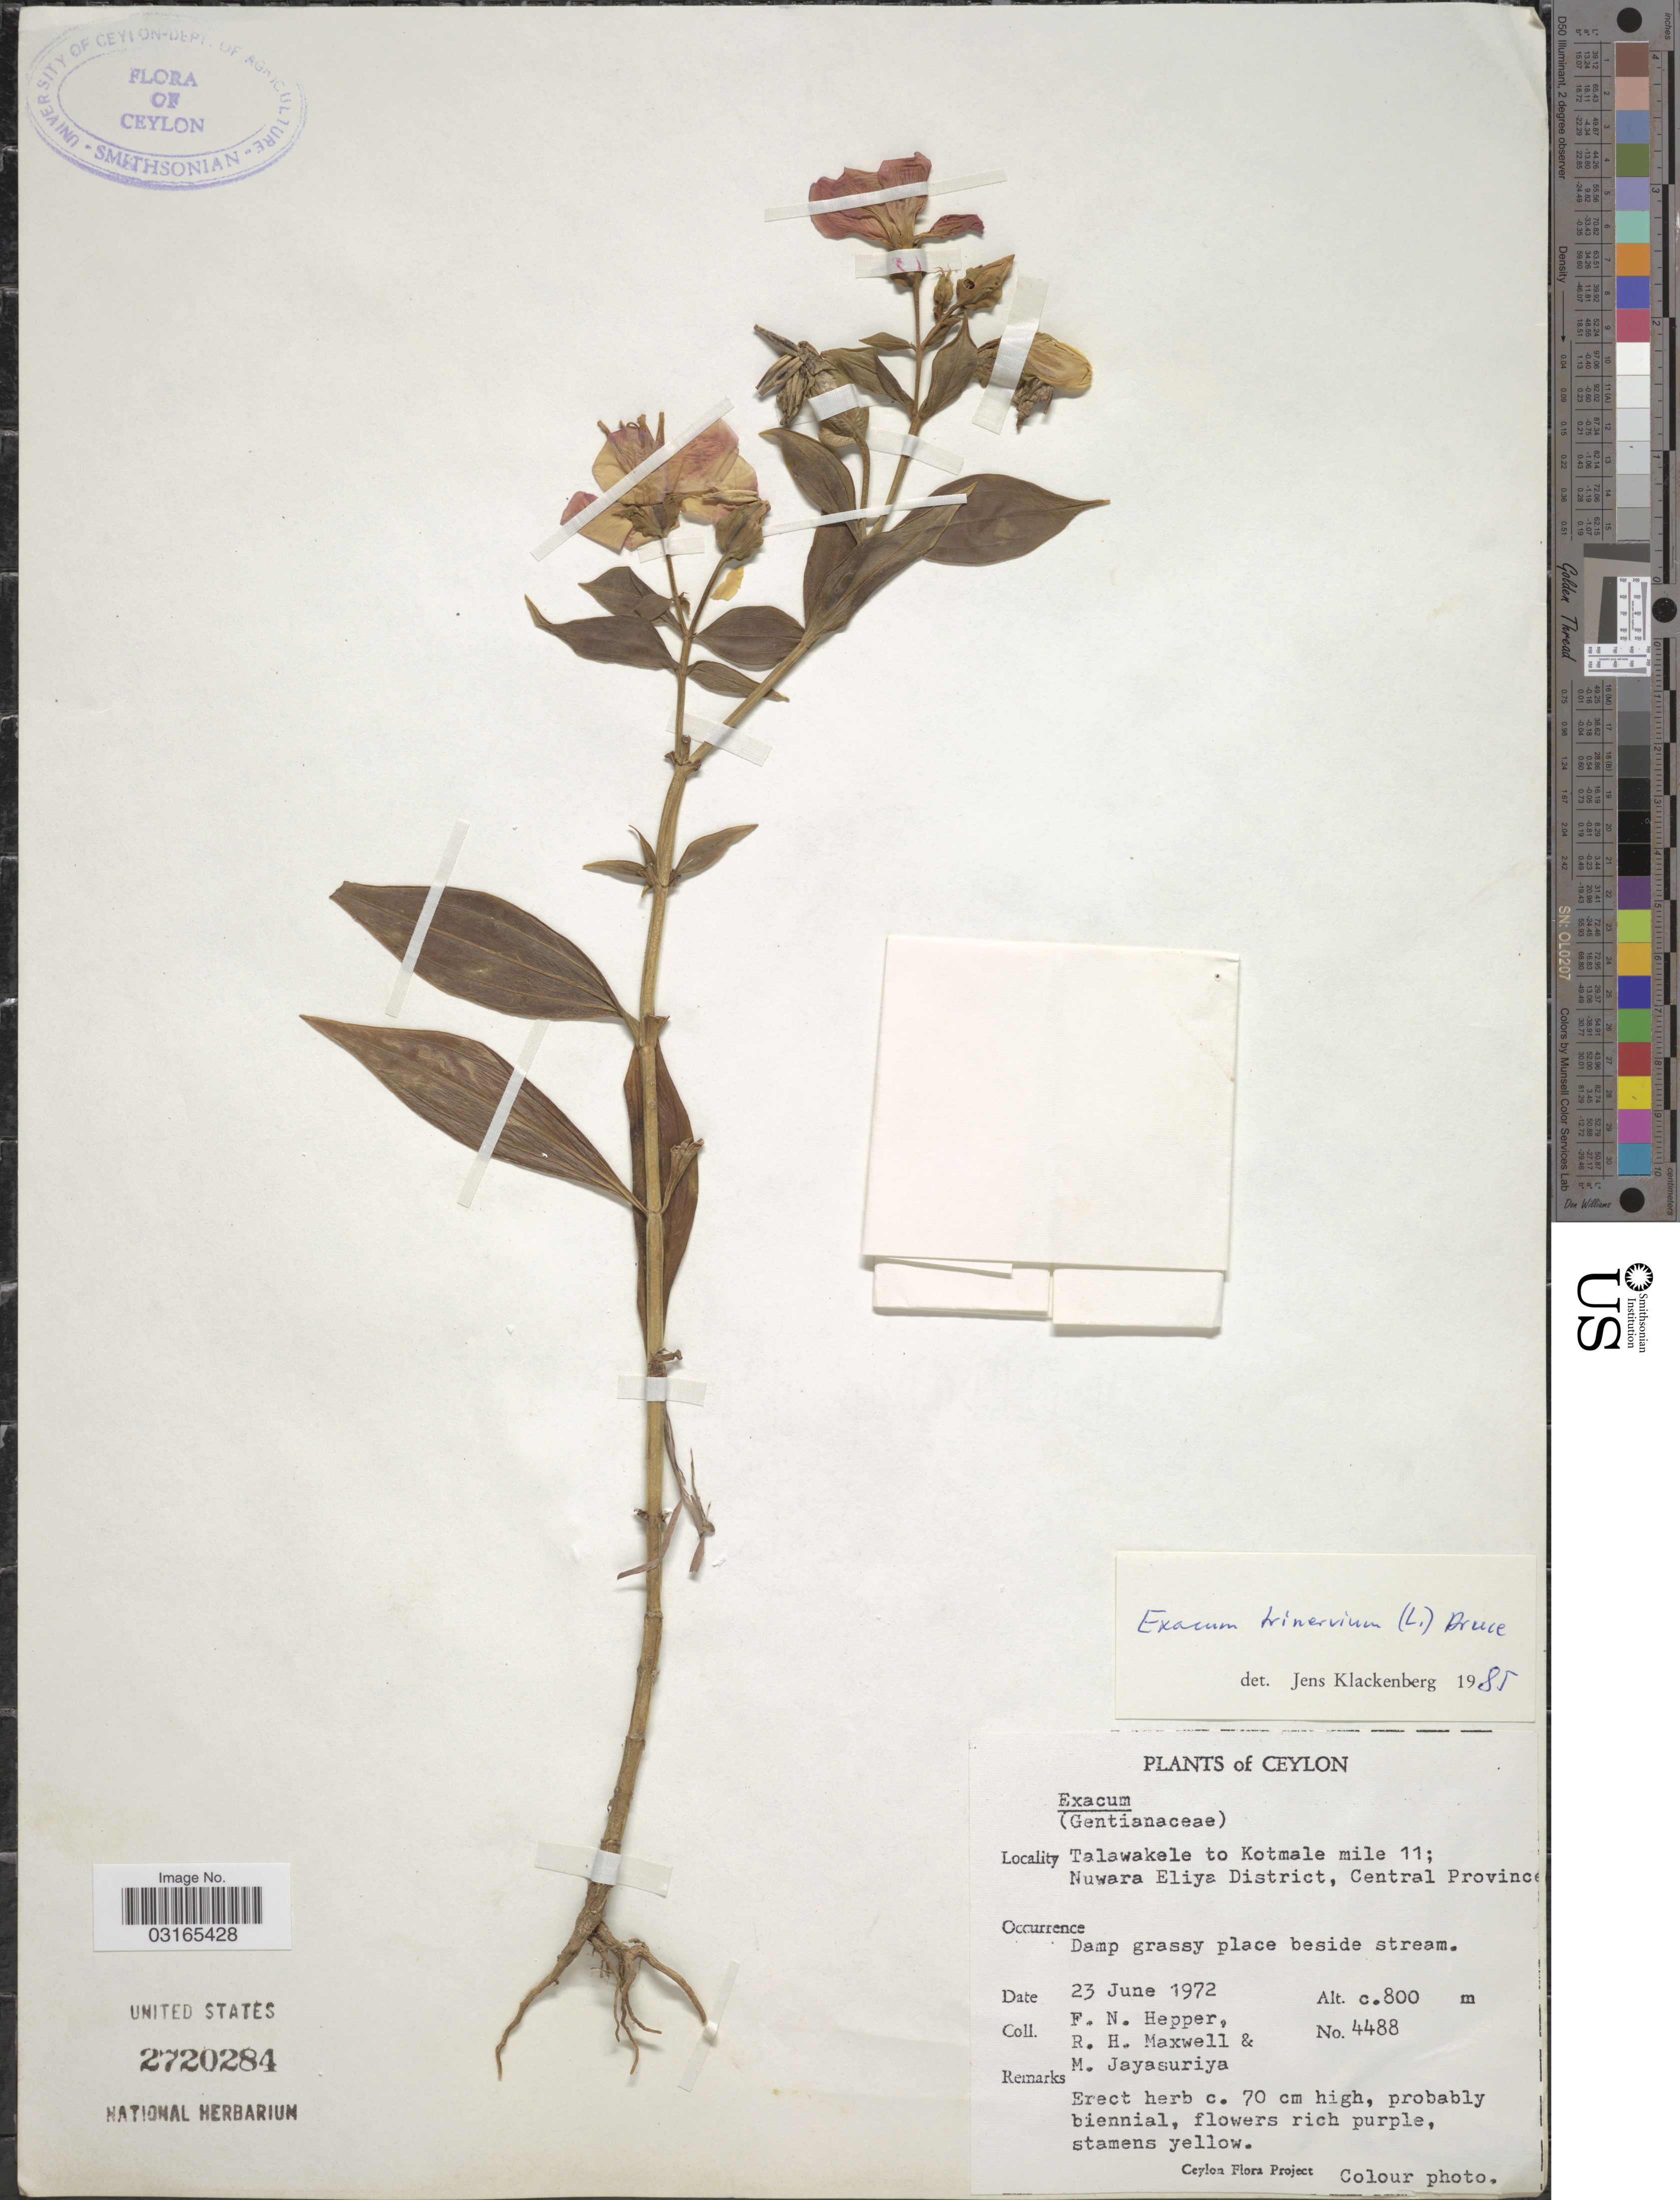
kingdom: Plantae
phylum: Tracheophyta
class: Magnoliopsida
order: Gentianales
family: Gentianaceae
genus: Exacum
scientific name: Exacum trinervium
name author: (L.) Druce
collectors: F. Hepper, R. Maxwell & M. Jayasuriya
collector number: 4488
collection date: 1972-06-23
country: Sri Lanka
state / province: Central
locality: Ceylon. Talawakele to Kotmale mile 11; Nuwara Eliya District.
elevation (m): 800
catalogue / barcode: US 2720284